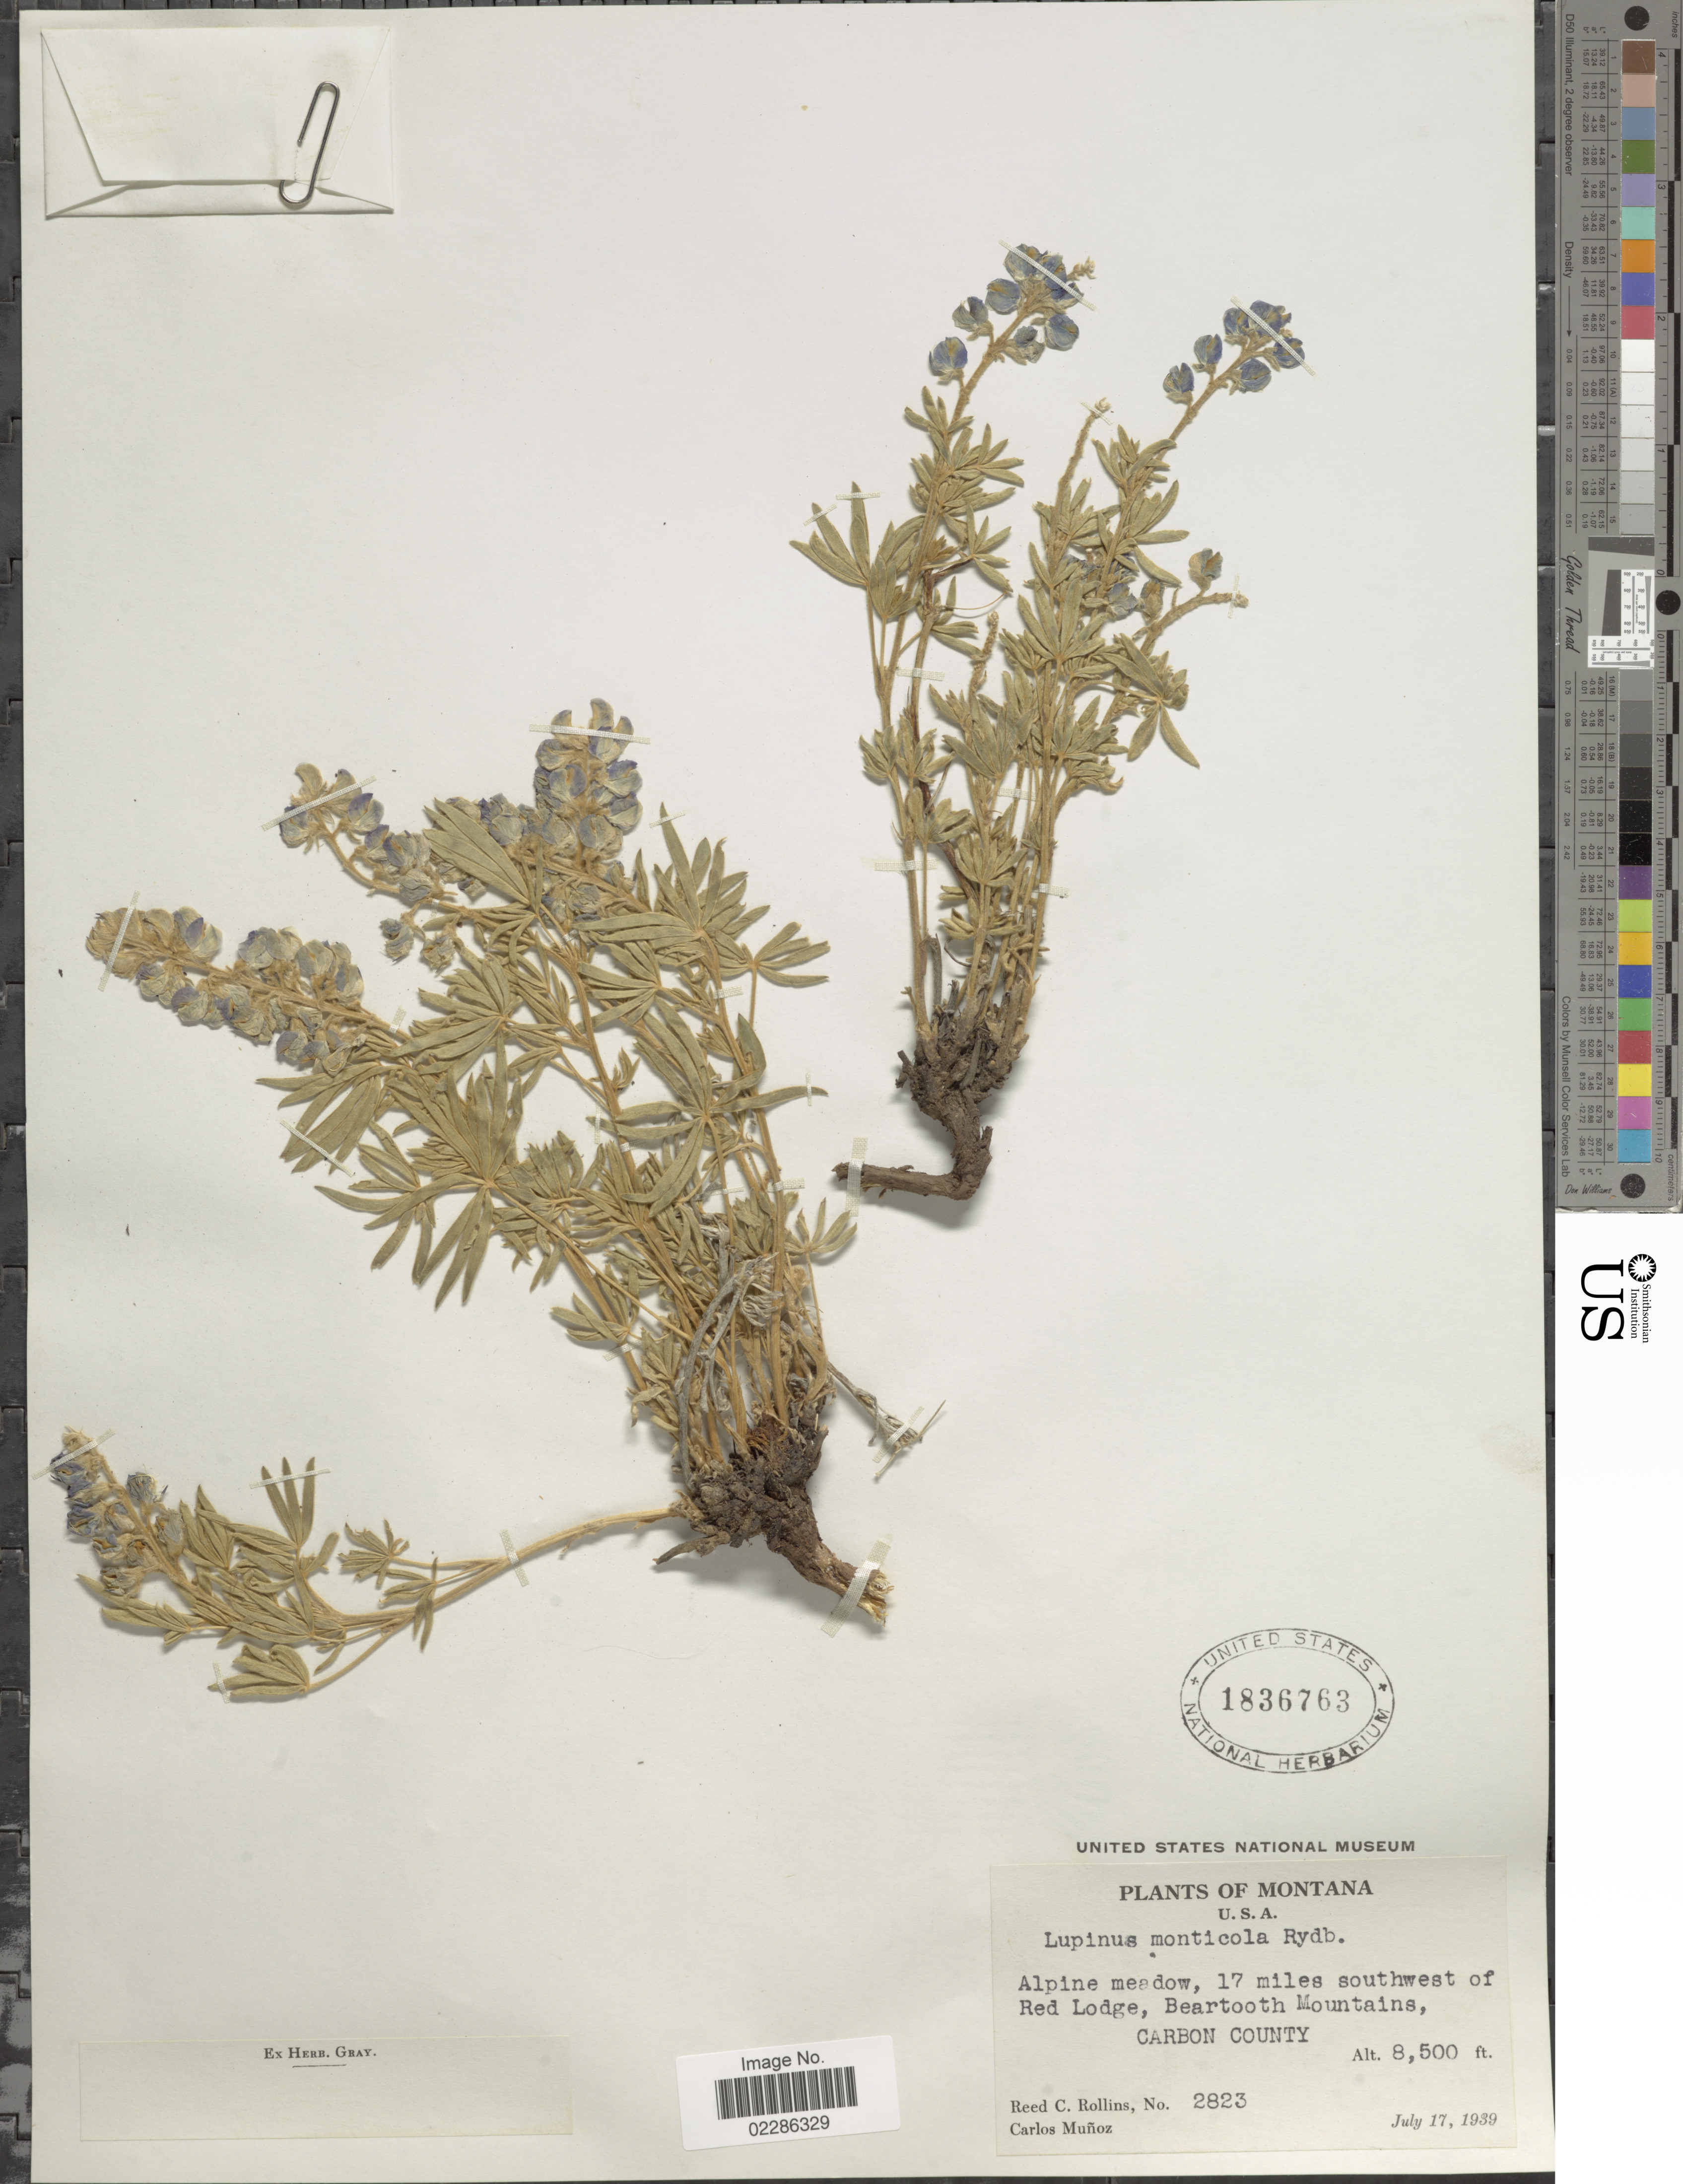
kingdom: Plantae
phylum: Tracheophyta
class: Magnoliopsida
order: Fabales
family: Fabaceae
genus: Lupinus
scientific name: Lupinus monticola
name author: Rydb.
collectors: R. C. Rollins & C. Muñoz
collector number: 2823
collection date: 1939-07-17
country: United States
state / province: Montana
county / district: Carbon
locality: Alpine meadow, 17 miles southwest of Red Lodge, Beartooth Mountains.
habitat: alpine meadow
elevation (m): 2591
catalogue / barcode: US 1836763